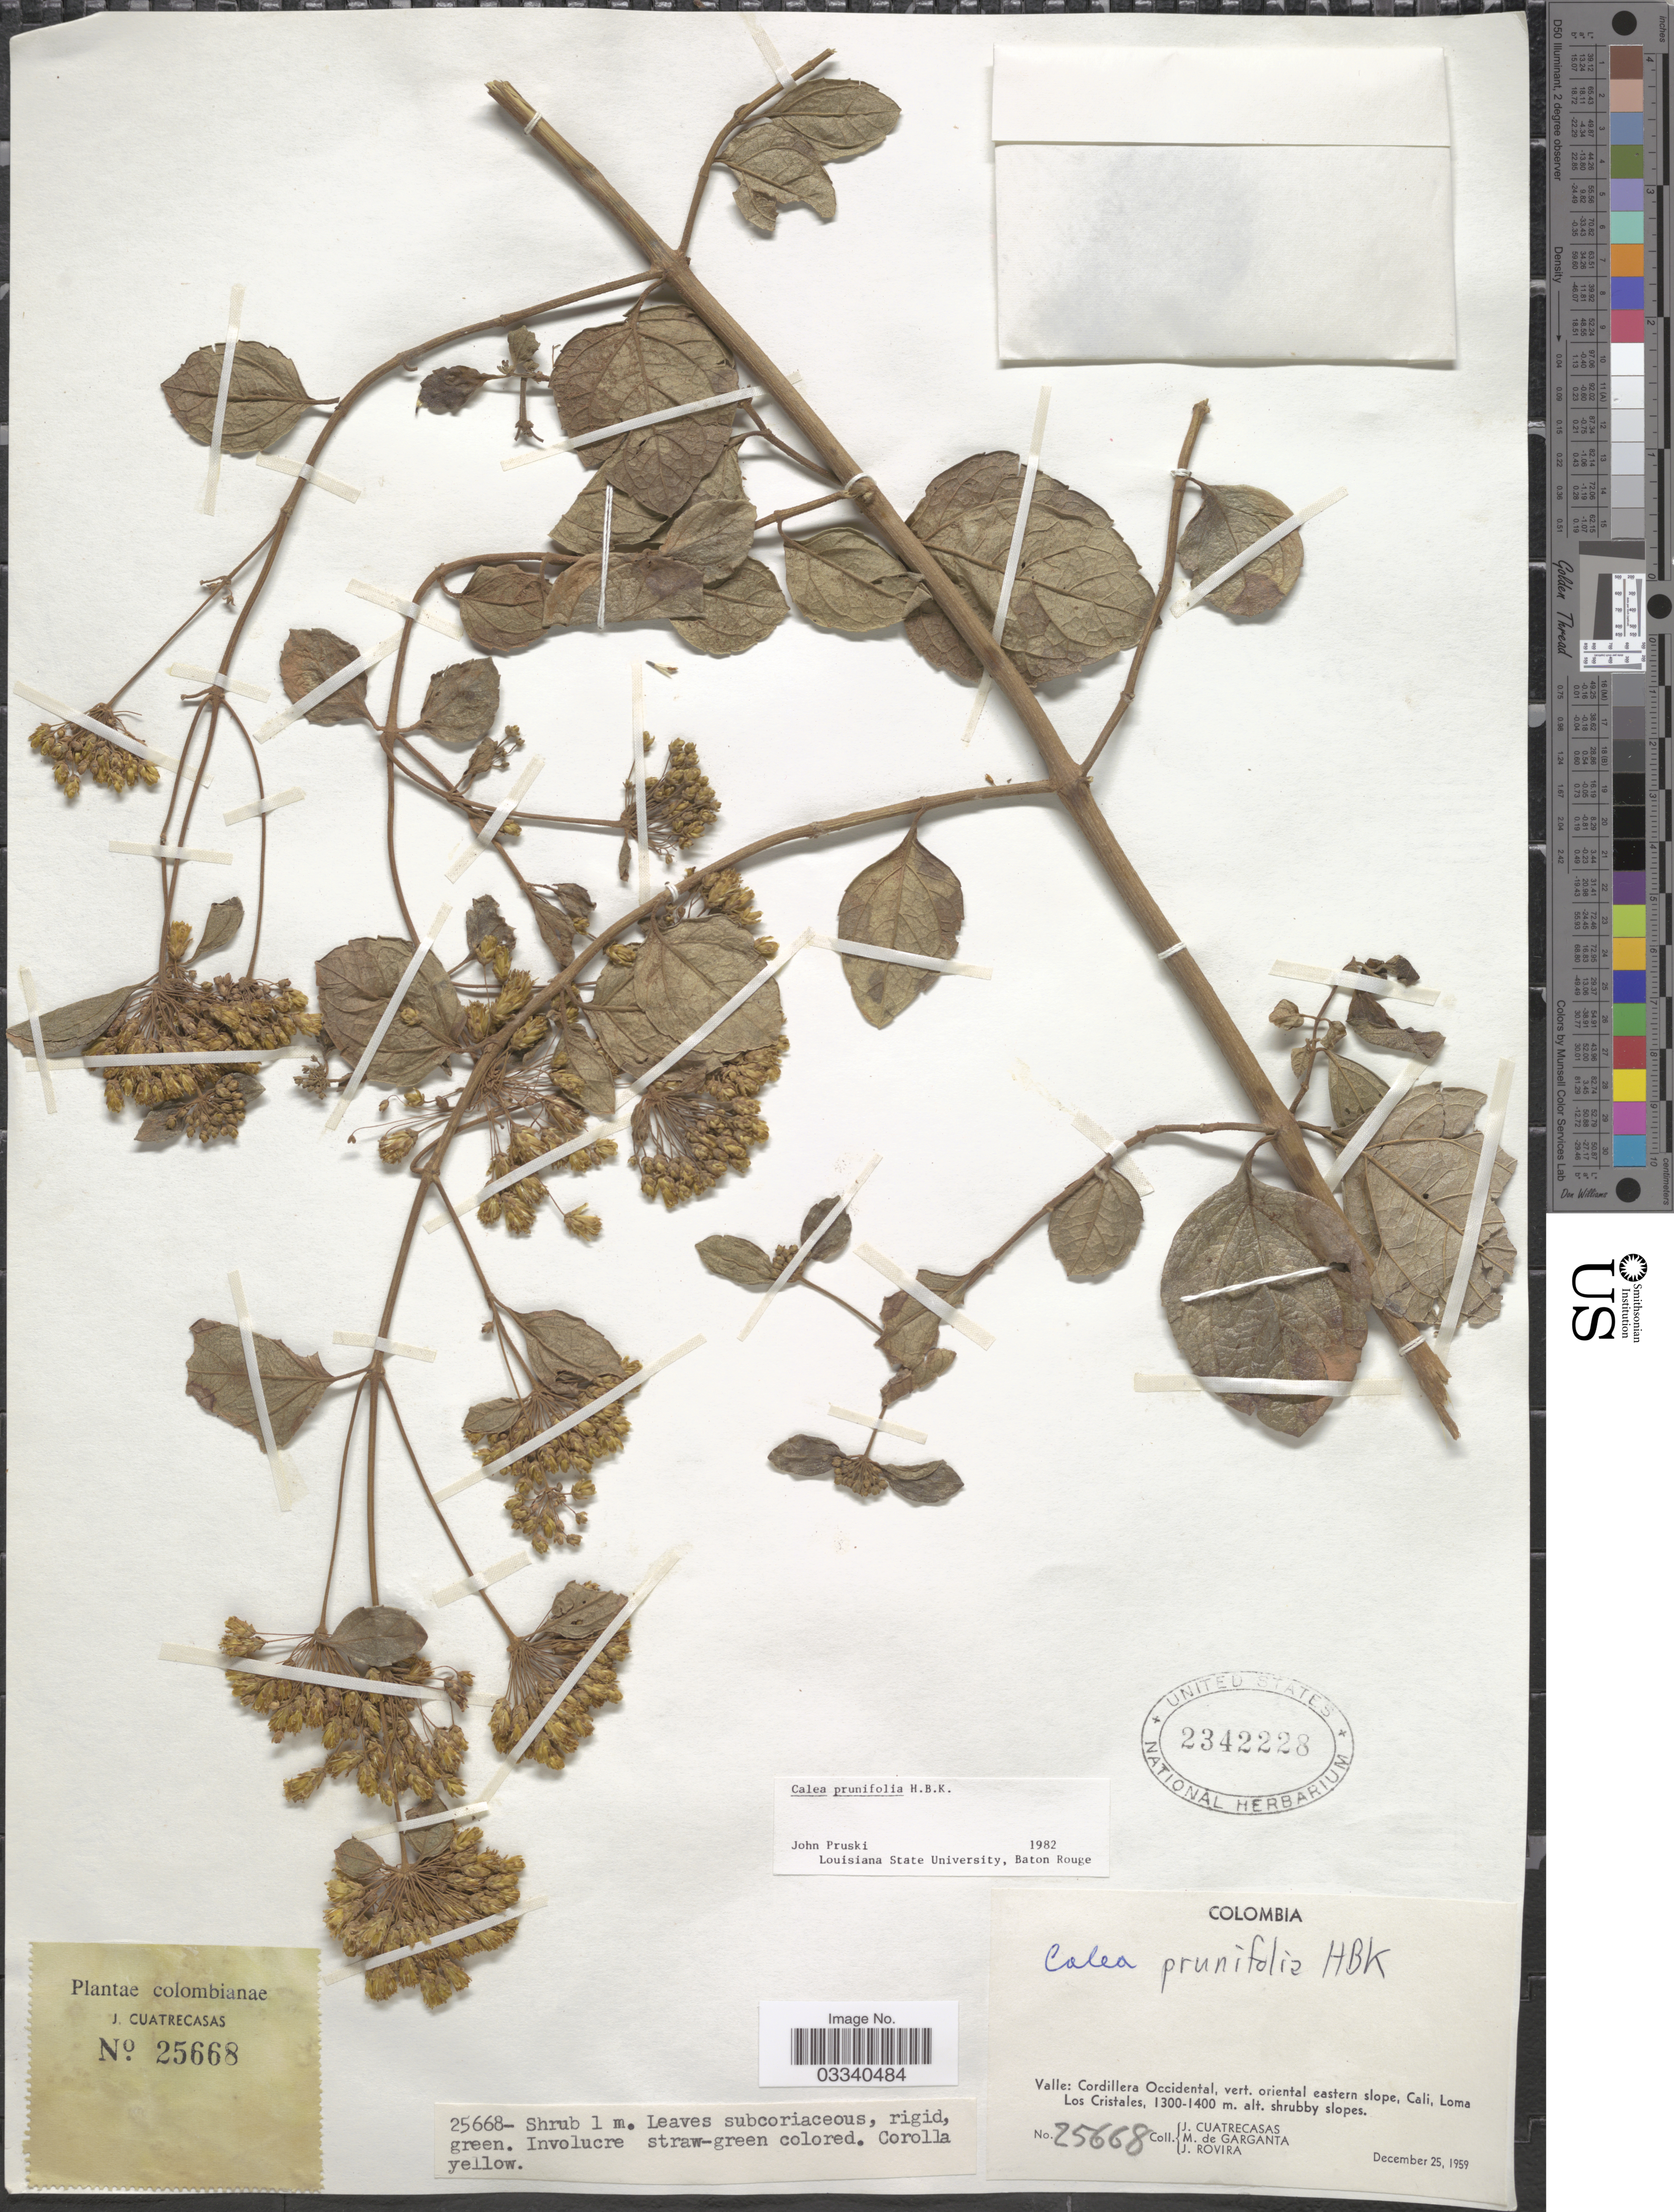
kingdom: Plantae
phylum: Tracheophyta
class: Magnoliopsida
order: Asterales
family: Asteraceae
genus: Calea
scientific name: Calea prunifolia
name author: Kunth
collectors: J. Cuatrecasas, M. Garganta & J. Rovira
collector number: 25668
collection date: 1959-12-25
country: Colombia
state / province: Valle del Cauca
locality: Valle: Cordillera Occidental, vert. oriental eastern slope, Cali, Loma Los Cristales.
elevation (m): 1300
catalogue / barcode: US 2342228